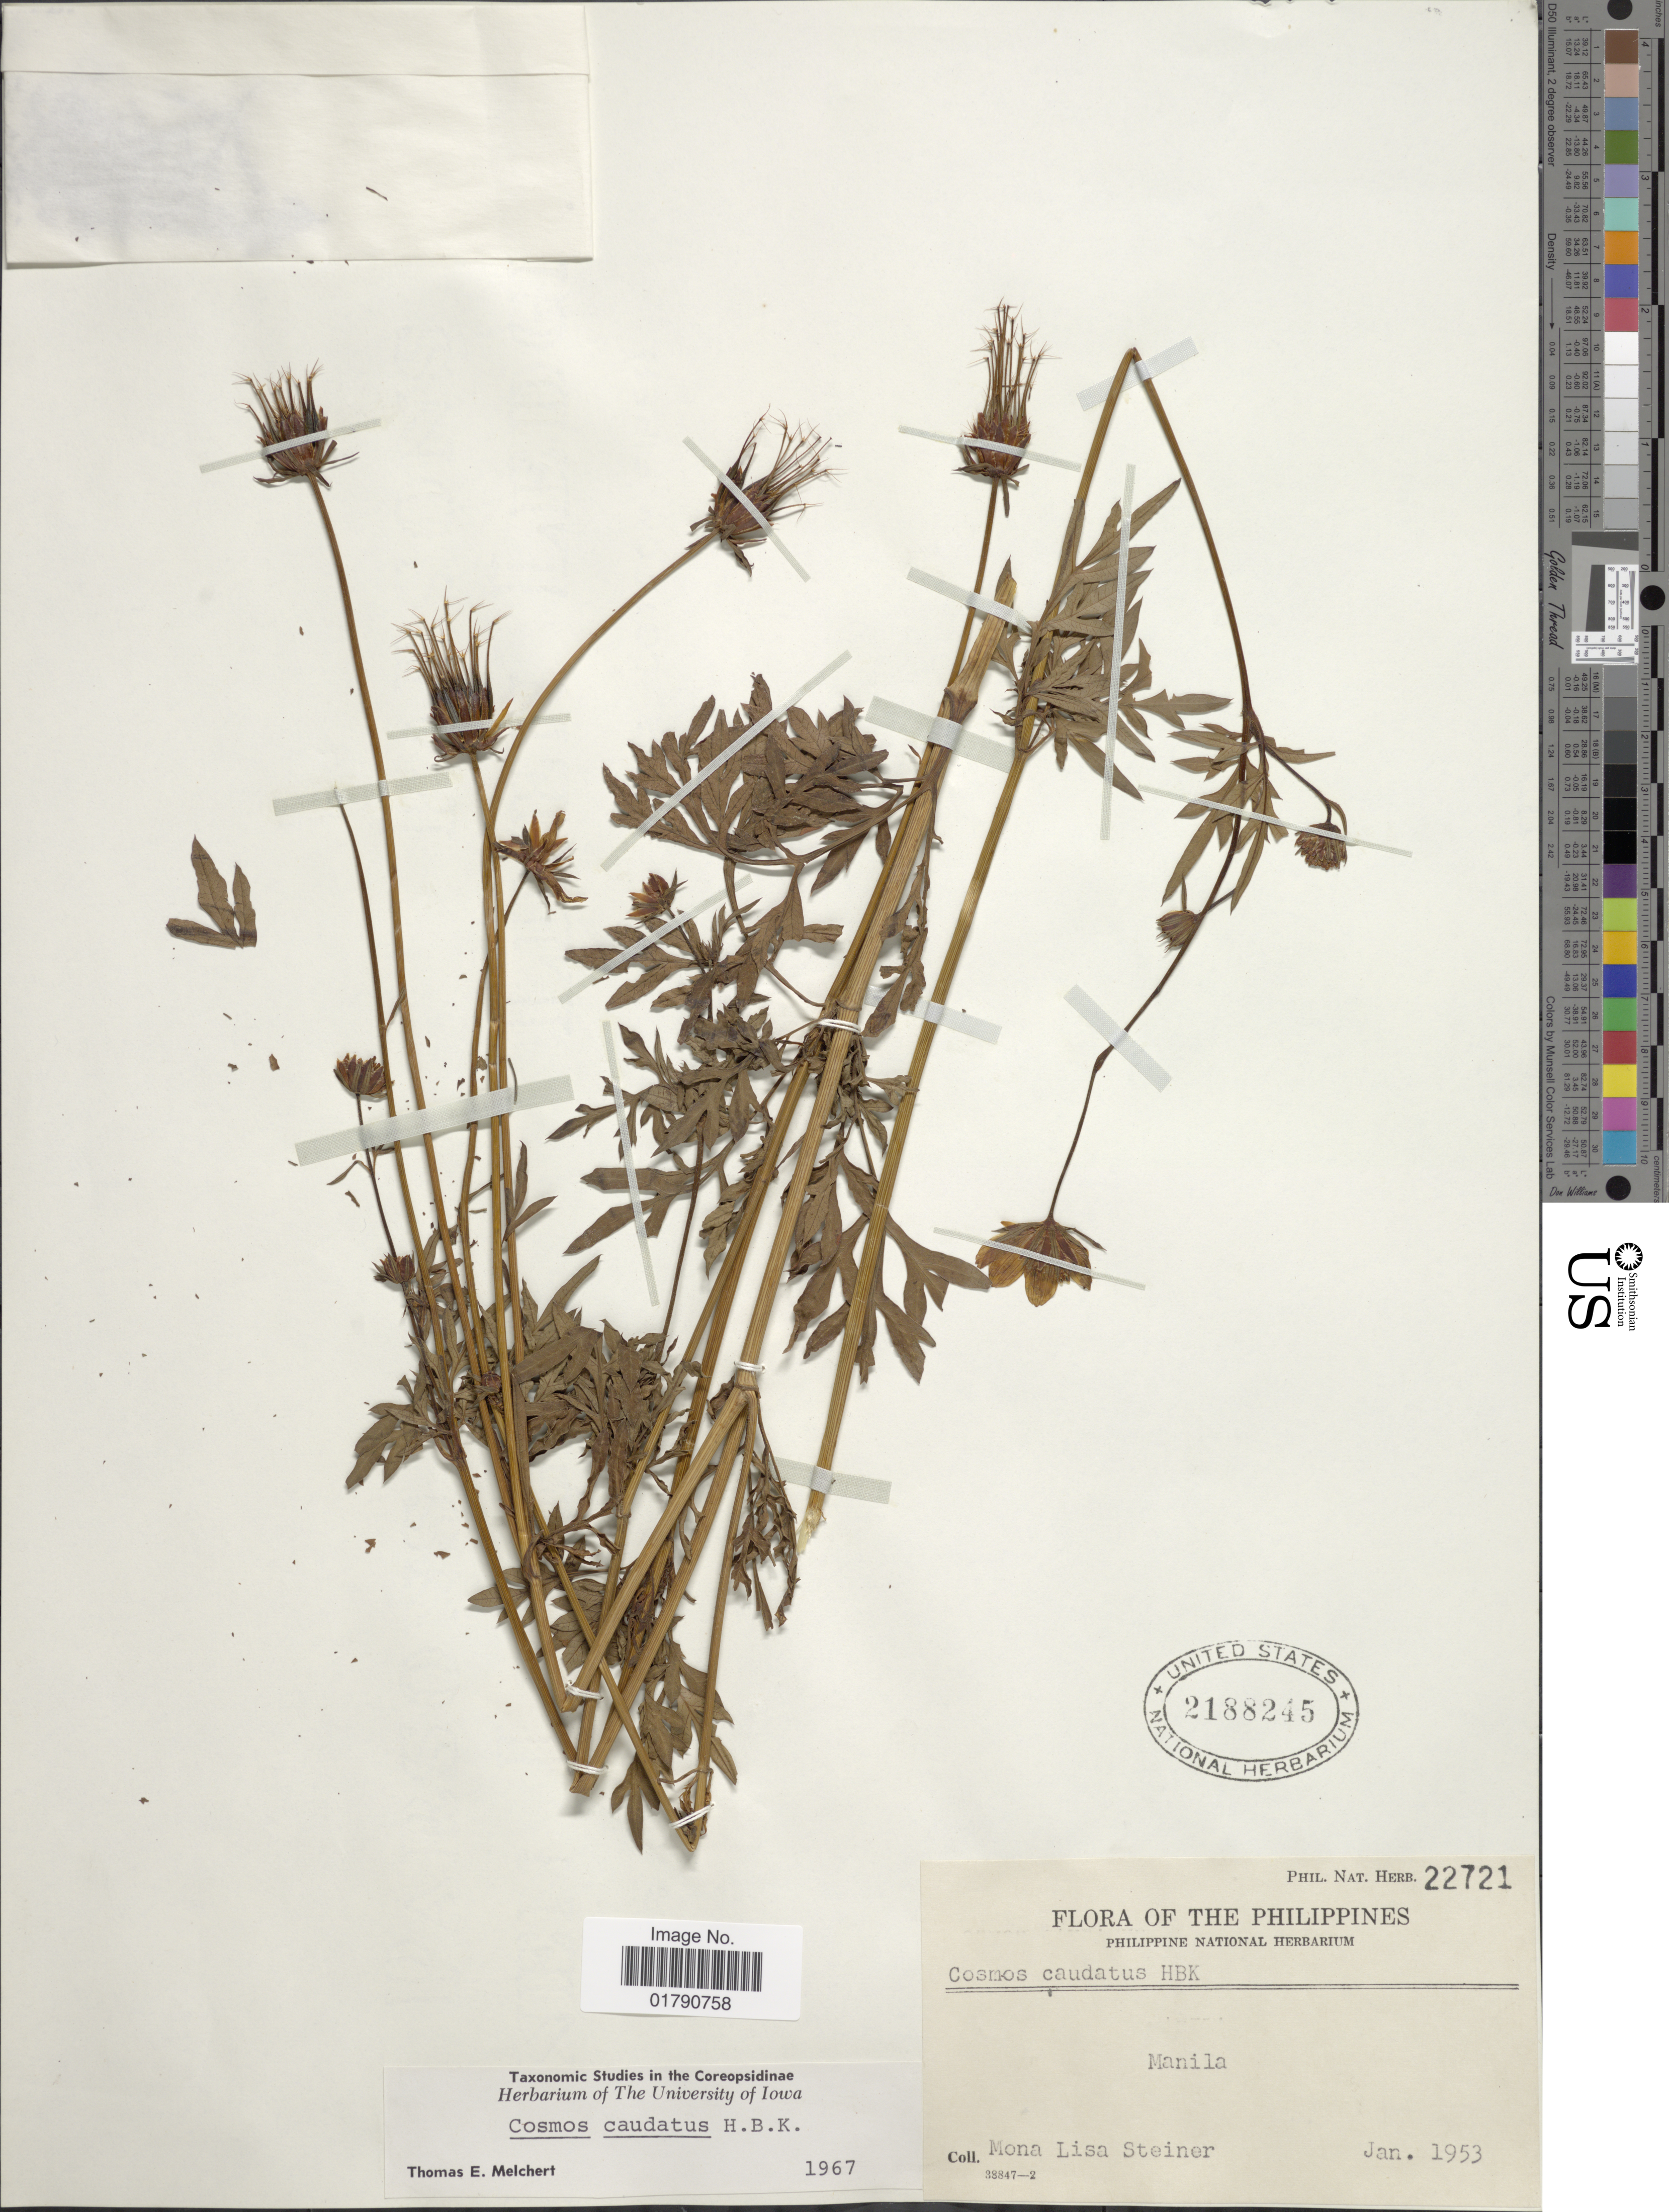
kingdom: Plantae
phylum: Tracheophyta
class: Magnoliopsida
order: Asterales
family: Asteraceae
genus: Cosmos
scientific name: Cosmos caudatus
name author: Kunth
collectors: M. Steiner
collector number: Phil. Nat. Herb. 22721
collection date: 1953-01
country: Philippines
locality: Manila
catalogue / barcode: US 2188245